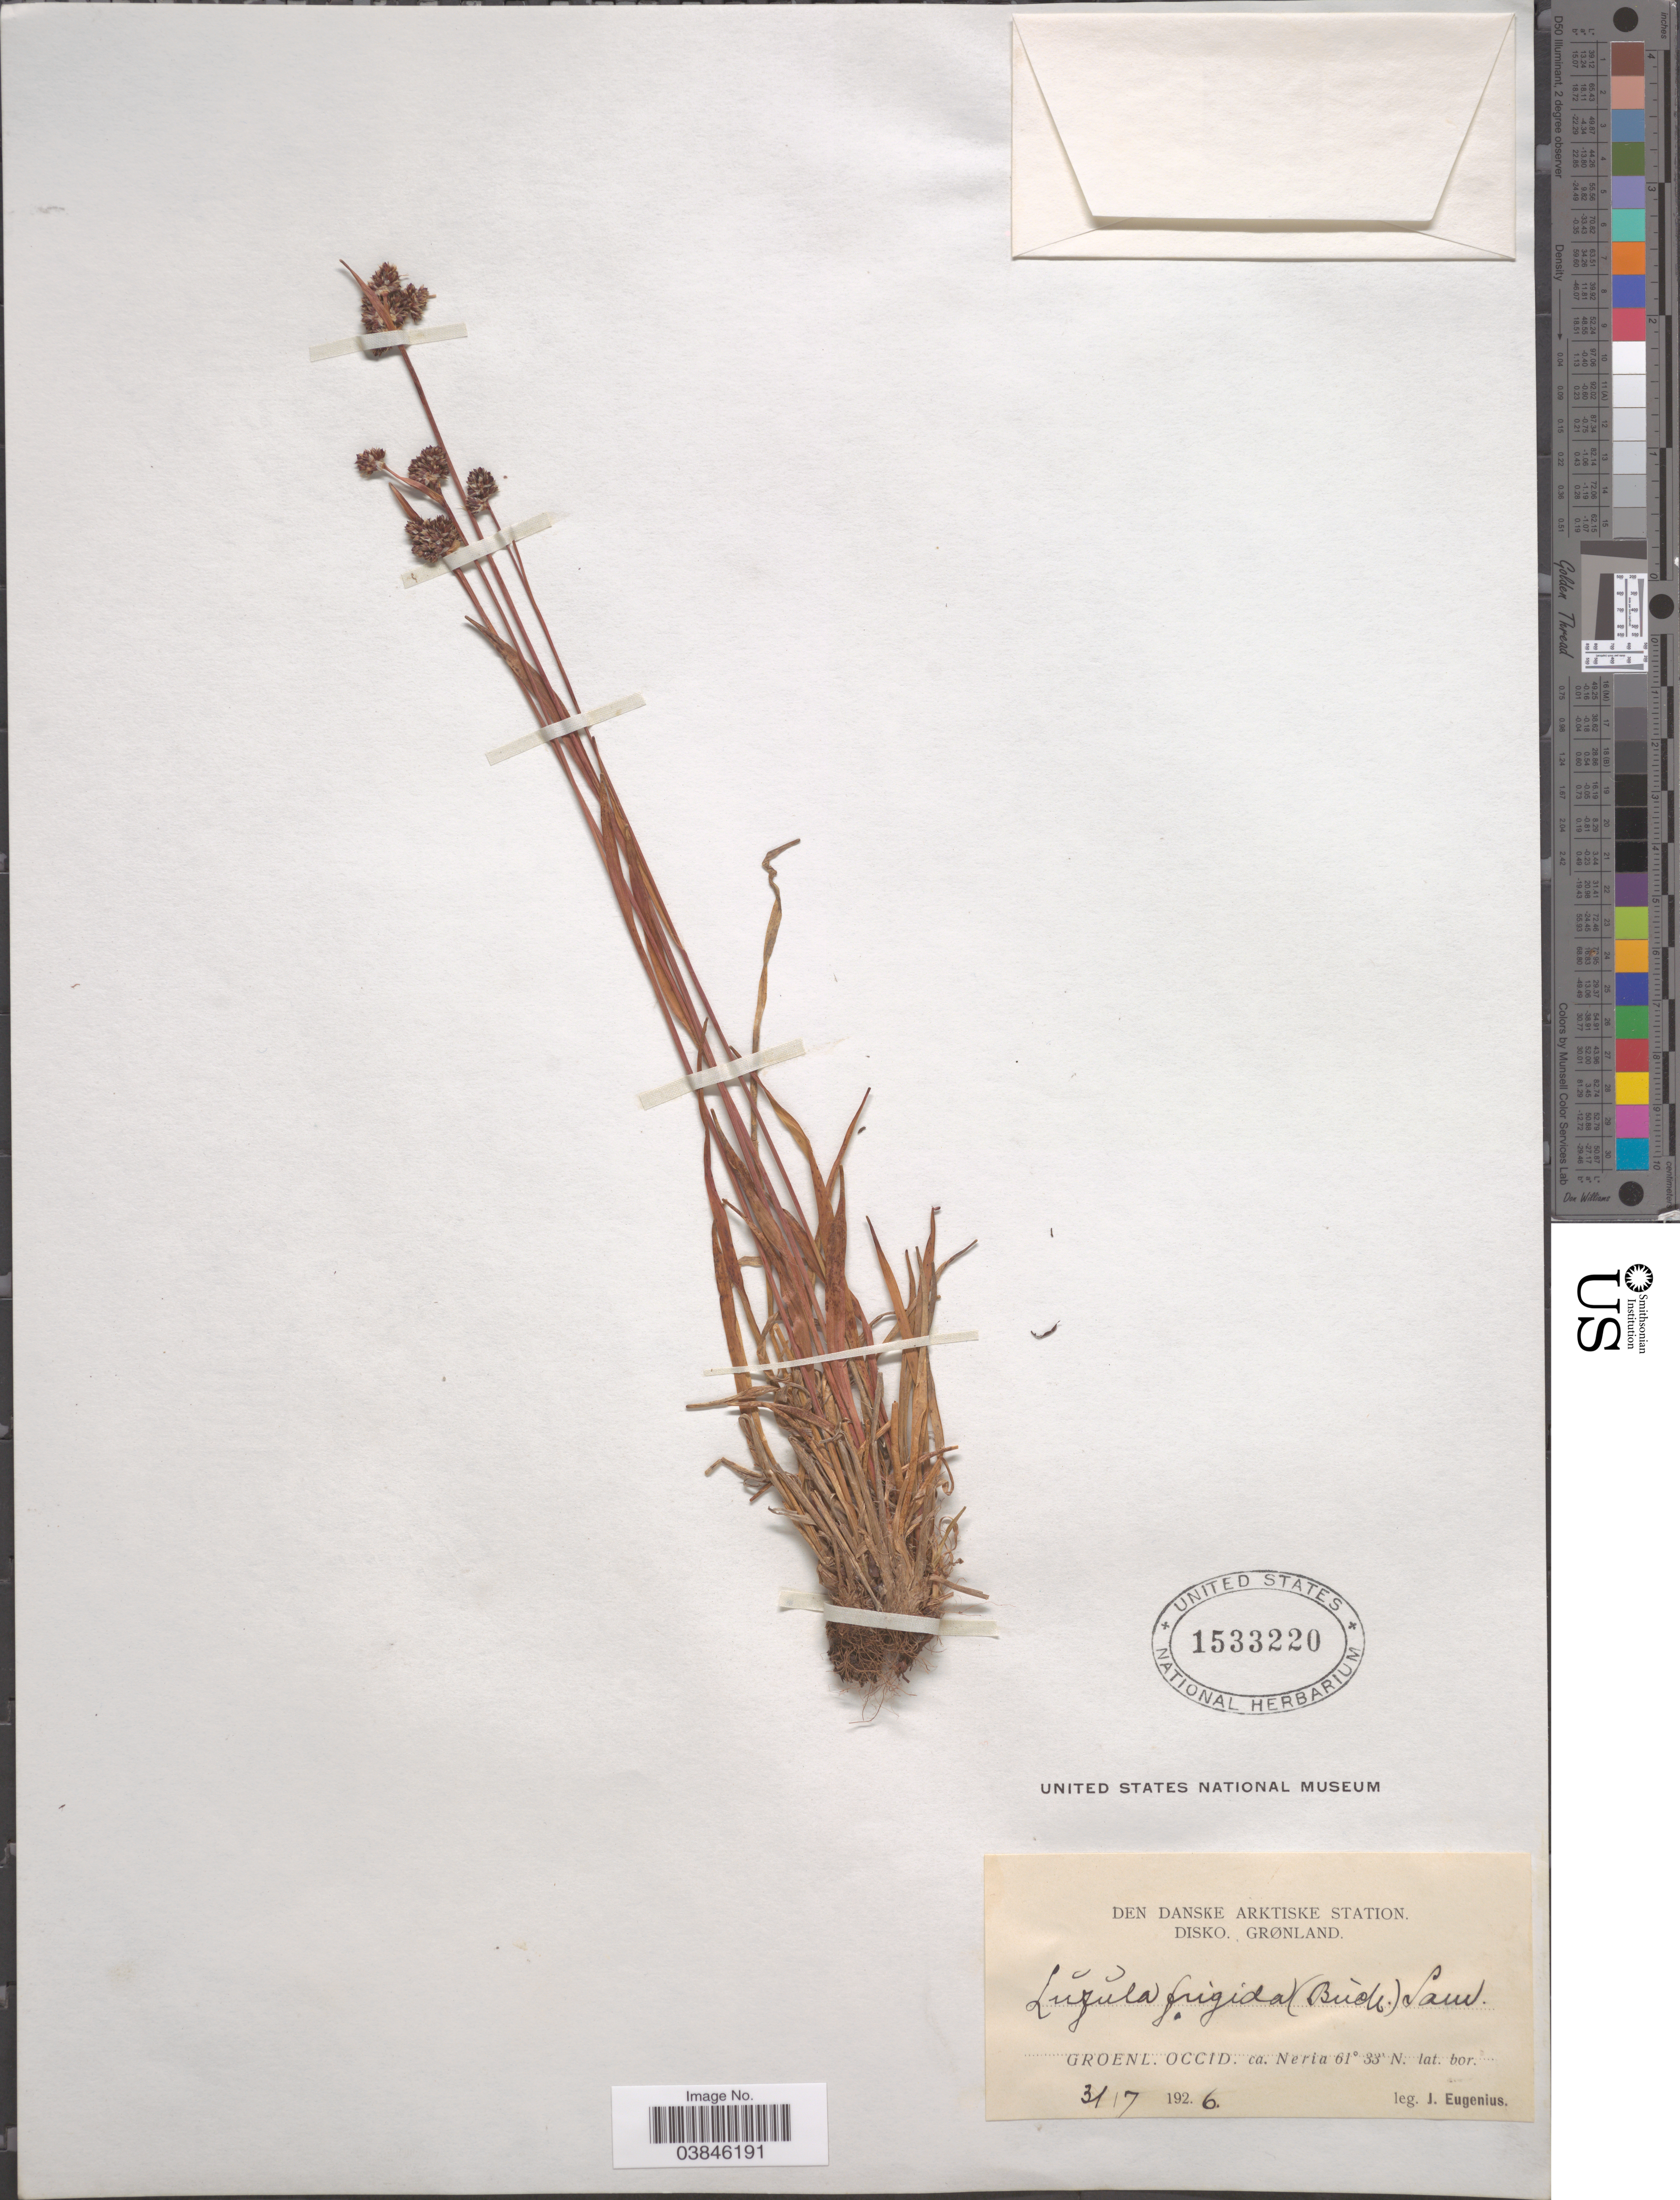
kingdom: Plantae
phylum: Tracheophyta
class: Liliopsida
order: Poales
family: Juncaceae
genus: Luzula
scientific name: Luzula multiflora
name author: (Ehrh.) Lej.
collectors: J. Eugenius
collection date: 1926-07-31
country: Greenland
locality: Den Danske Arktiske Station. Disko. Groenl. Occid. ca. Neria.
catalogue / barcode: US 1533220